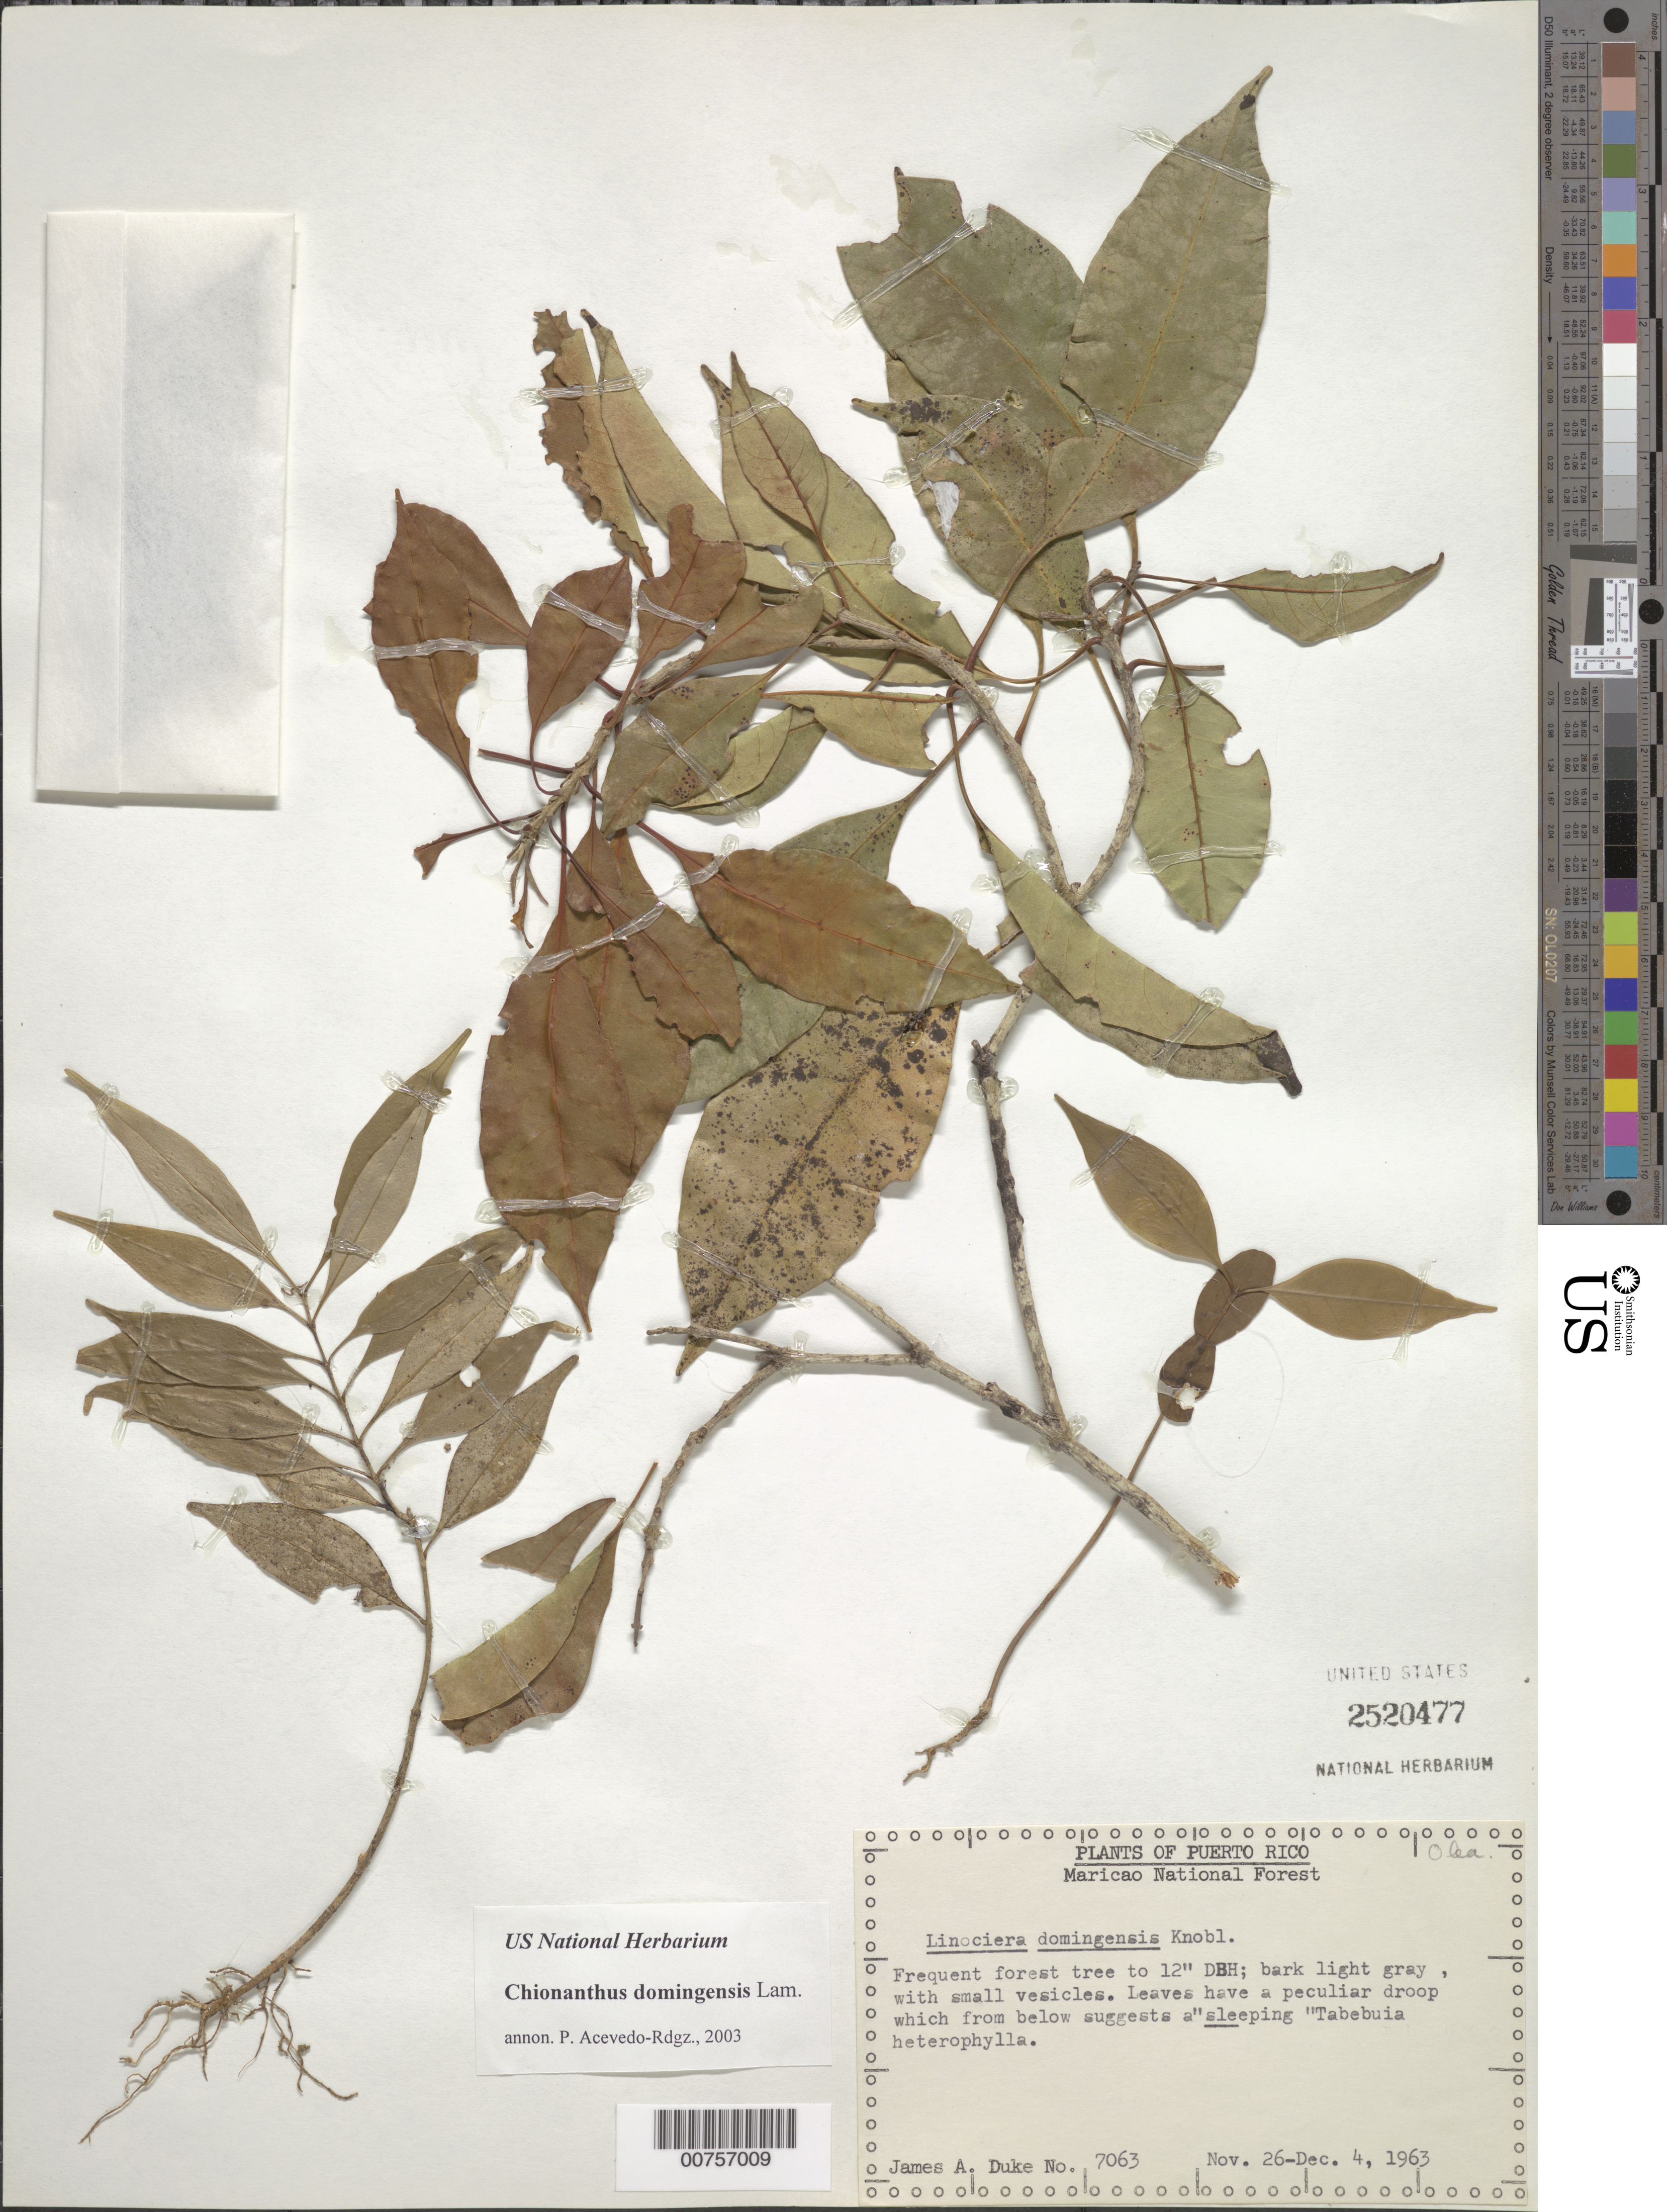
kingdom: Plantae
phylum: Tracheophyta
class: Magnoliopsida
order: Lamiales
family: Oleaceae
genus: Chionanthus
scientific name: Chionanthus domingensis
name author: Lam.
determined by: Acevedo-Rodríguez, P., (BOT), Smithsonian Institution - National Museum of Natural History (UNITED STATES)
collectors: J. A. Duke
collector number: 7063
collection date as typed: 26 Nov 1963 to 04 Dec 1963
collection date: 1963-11-26/1963-12-04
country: Puerto Rico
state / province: Maricao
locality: Maricao National Forest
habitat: Forest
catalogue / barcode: US 2520477